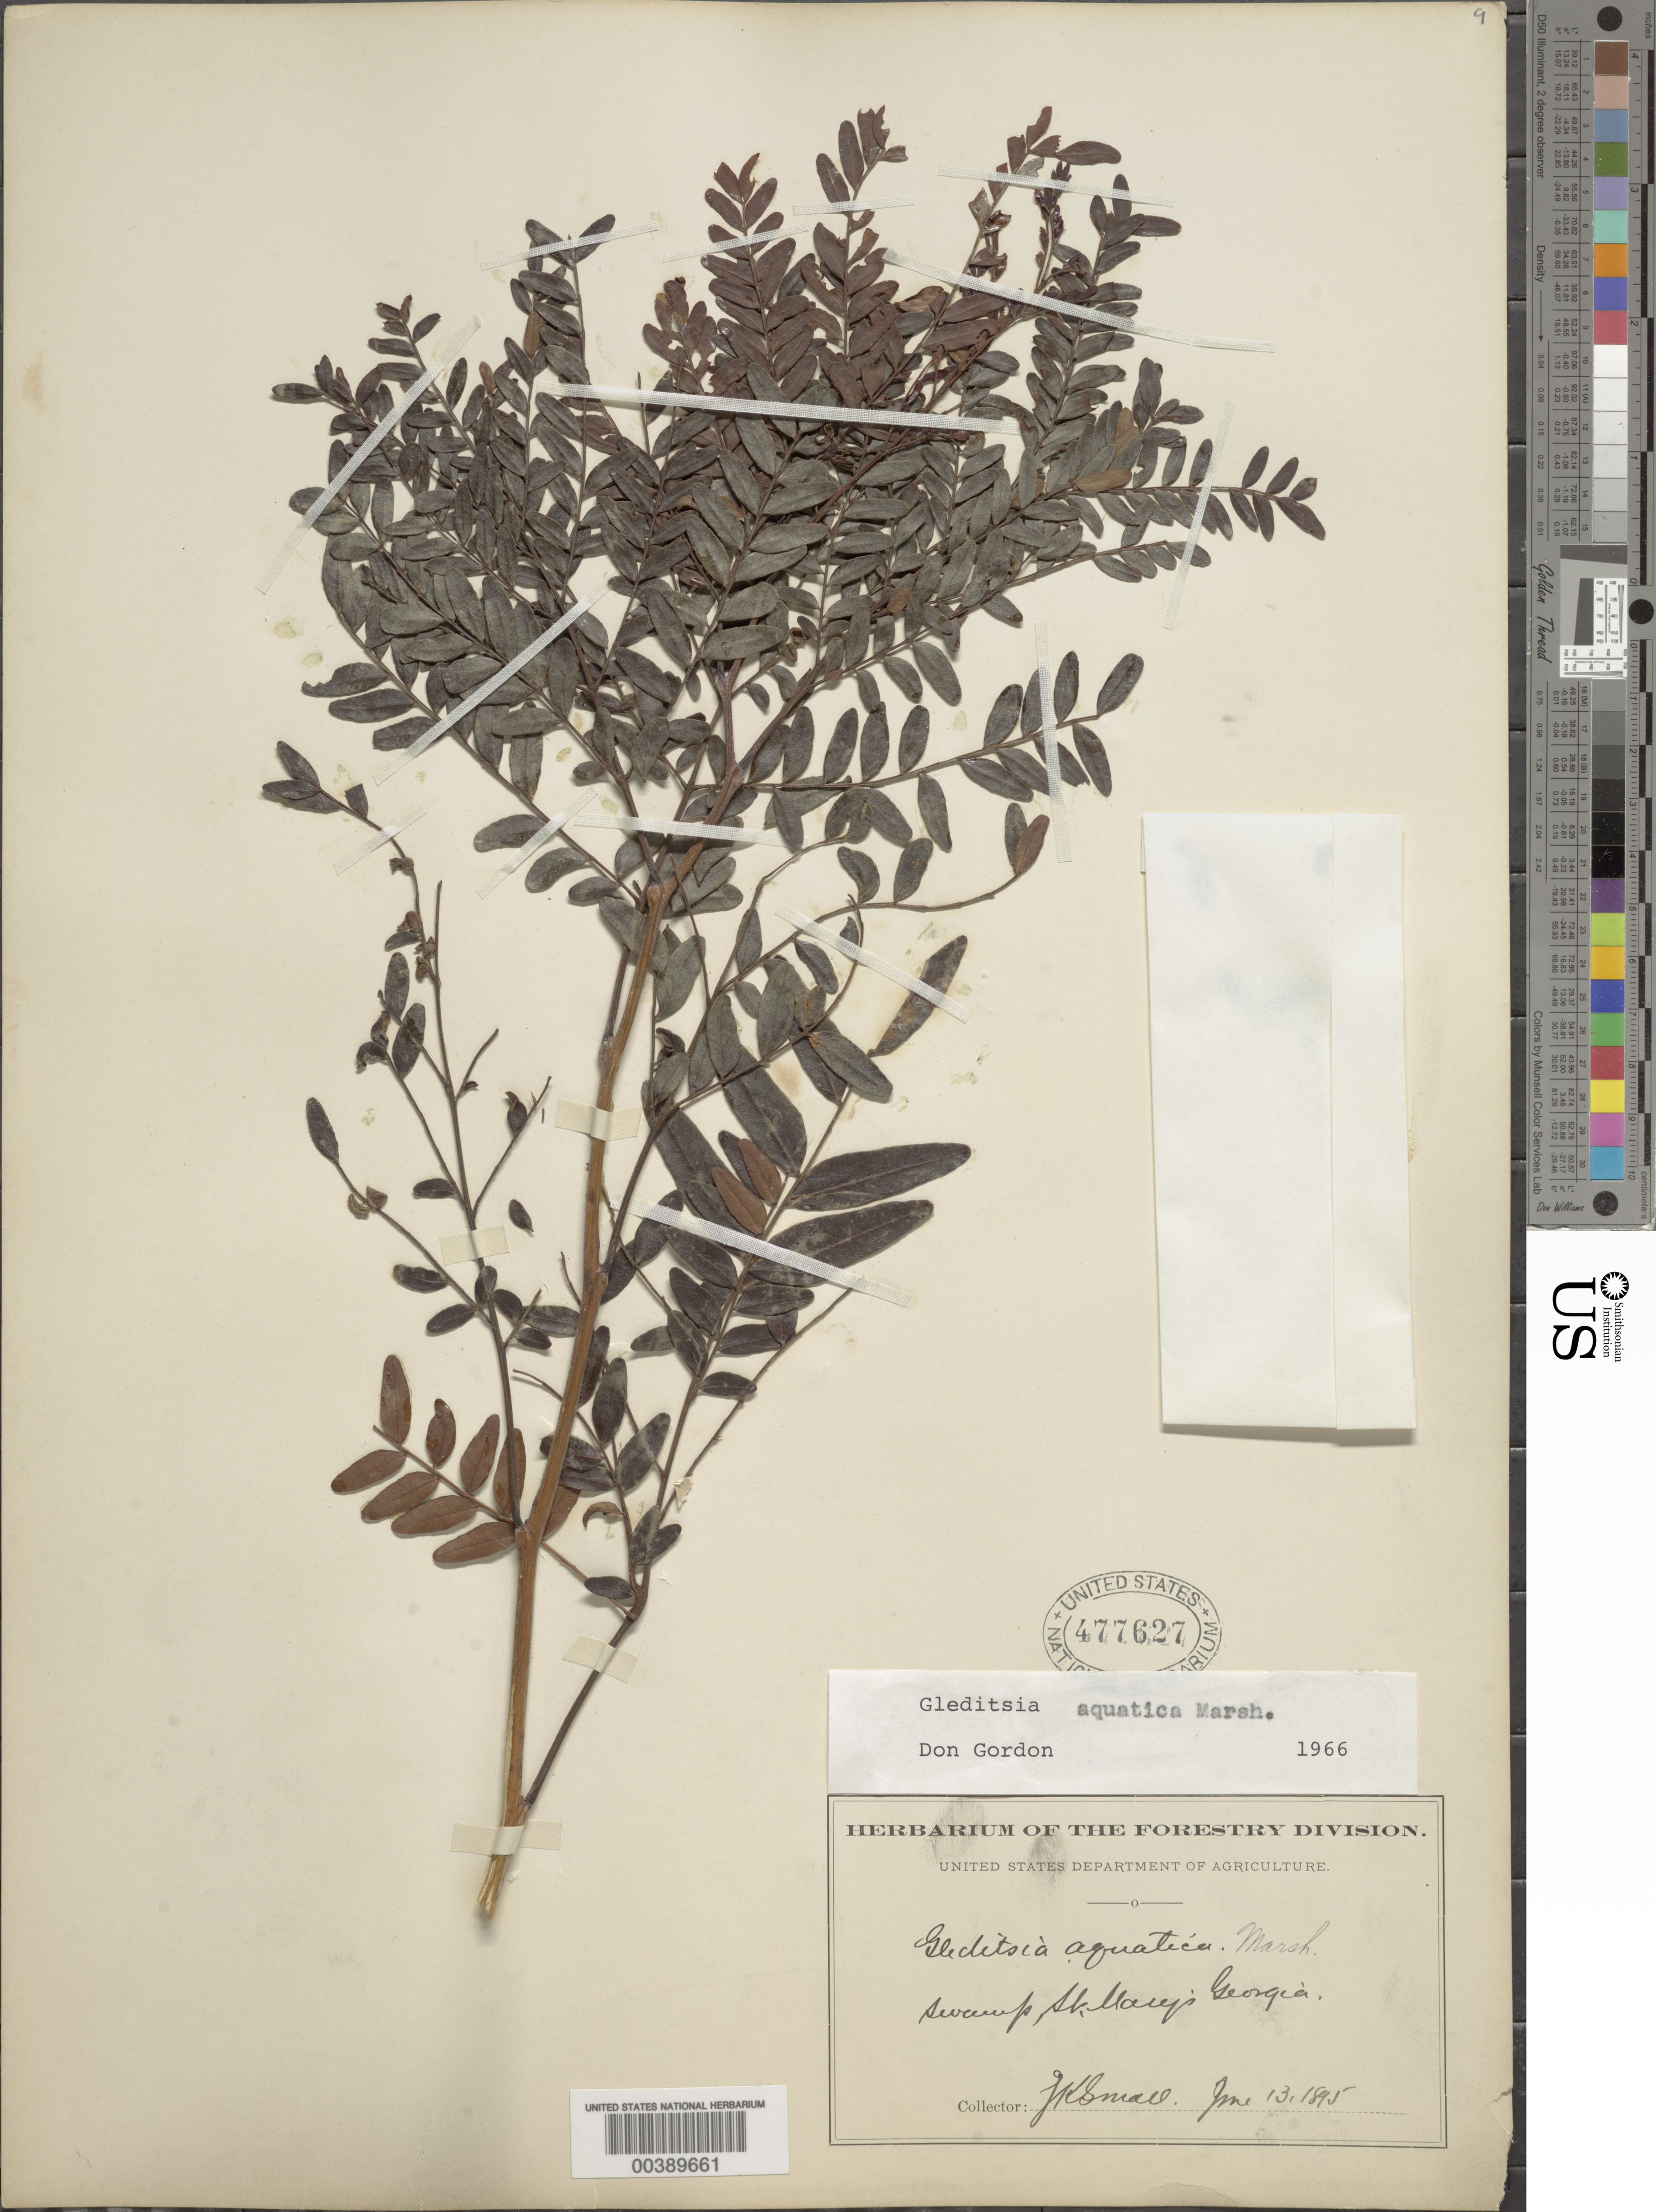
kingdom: Plantae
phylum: Tracheophyta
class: Magnoliopsida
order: Fabales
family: Fabaceae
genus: Gleditsia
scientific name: Gleditsia aquatica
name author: Marshall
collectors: J. K. Small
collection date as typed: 13 Jun 1895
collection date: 1895-06-13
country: United States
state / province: Georgia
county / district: Charlton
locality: St. mary's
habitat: Swamp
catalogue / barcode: US 477627